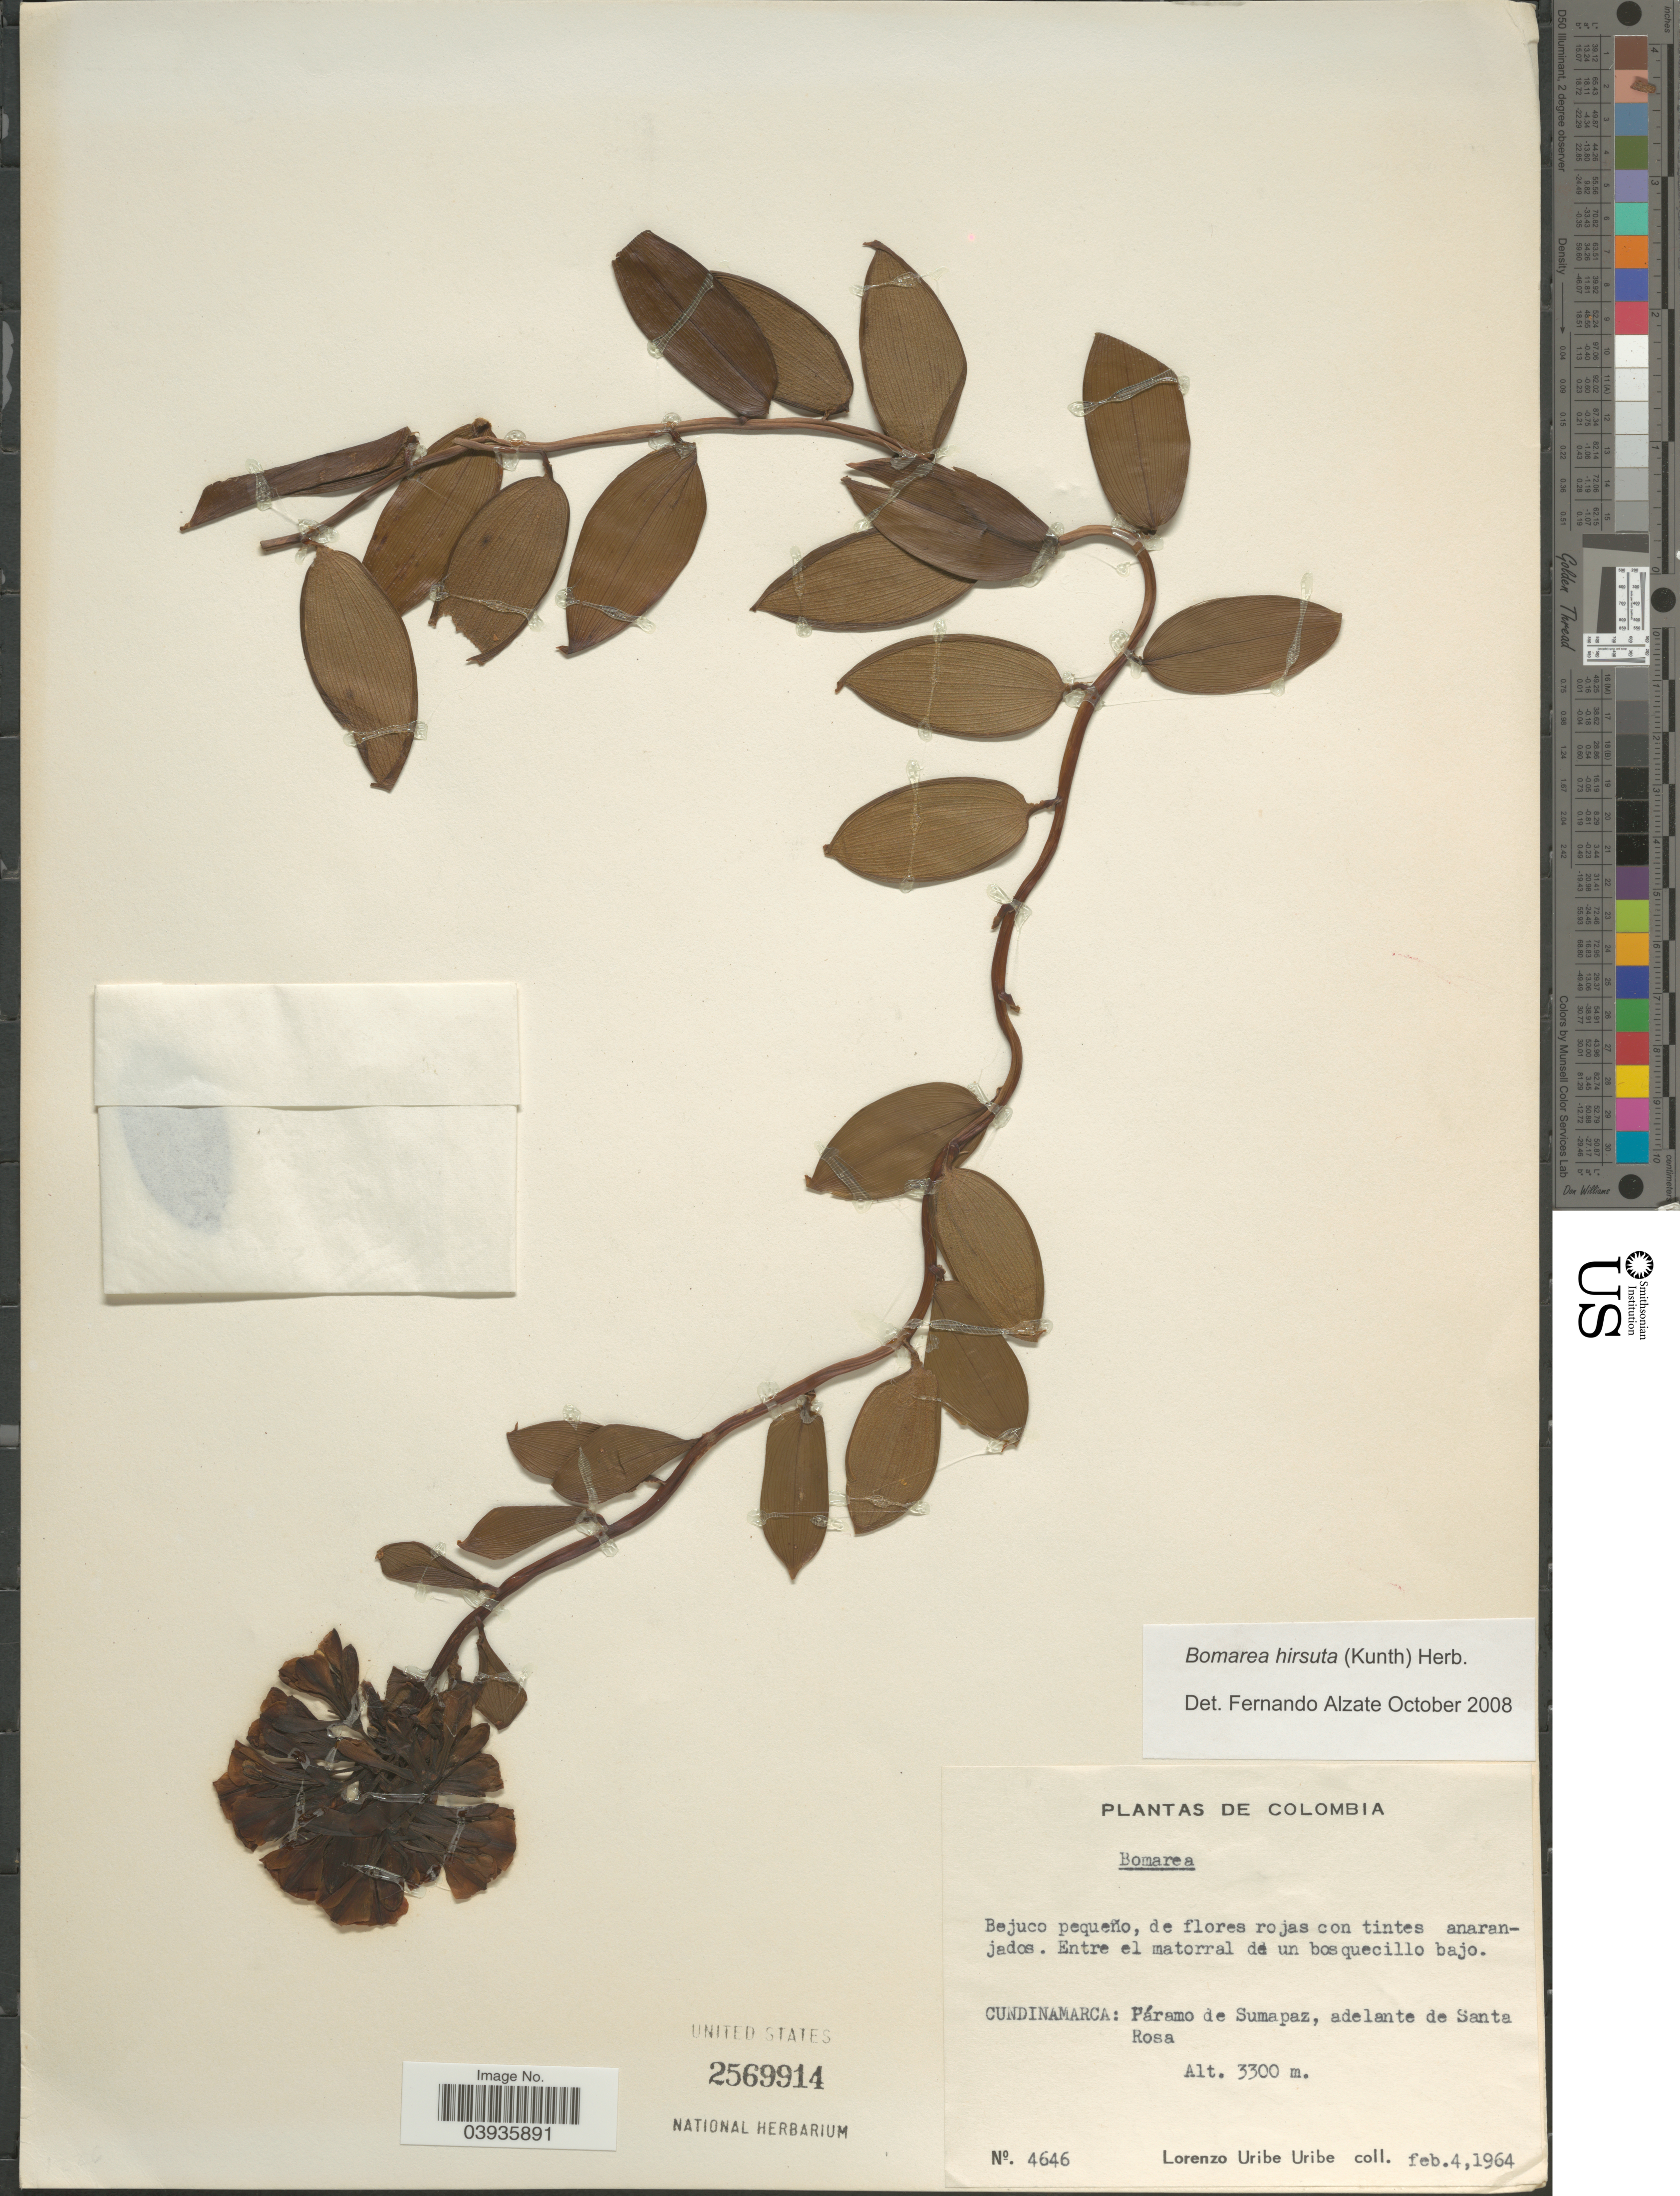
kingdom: Plantae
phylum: Tracheophyta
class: Liliopsida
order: Liliales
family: Alstroemeriaceae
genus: Bomarea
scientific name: Bomarea hirsuta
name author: (Kunth) Herb.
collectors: L. Uribe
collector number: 4646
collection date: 1964-02-04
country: Colombia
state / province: Cundinamarca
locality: Páramo de Sumapaz, adelante de Santa Rosa.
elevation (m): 3300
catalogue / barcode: US 2569914